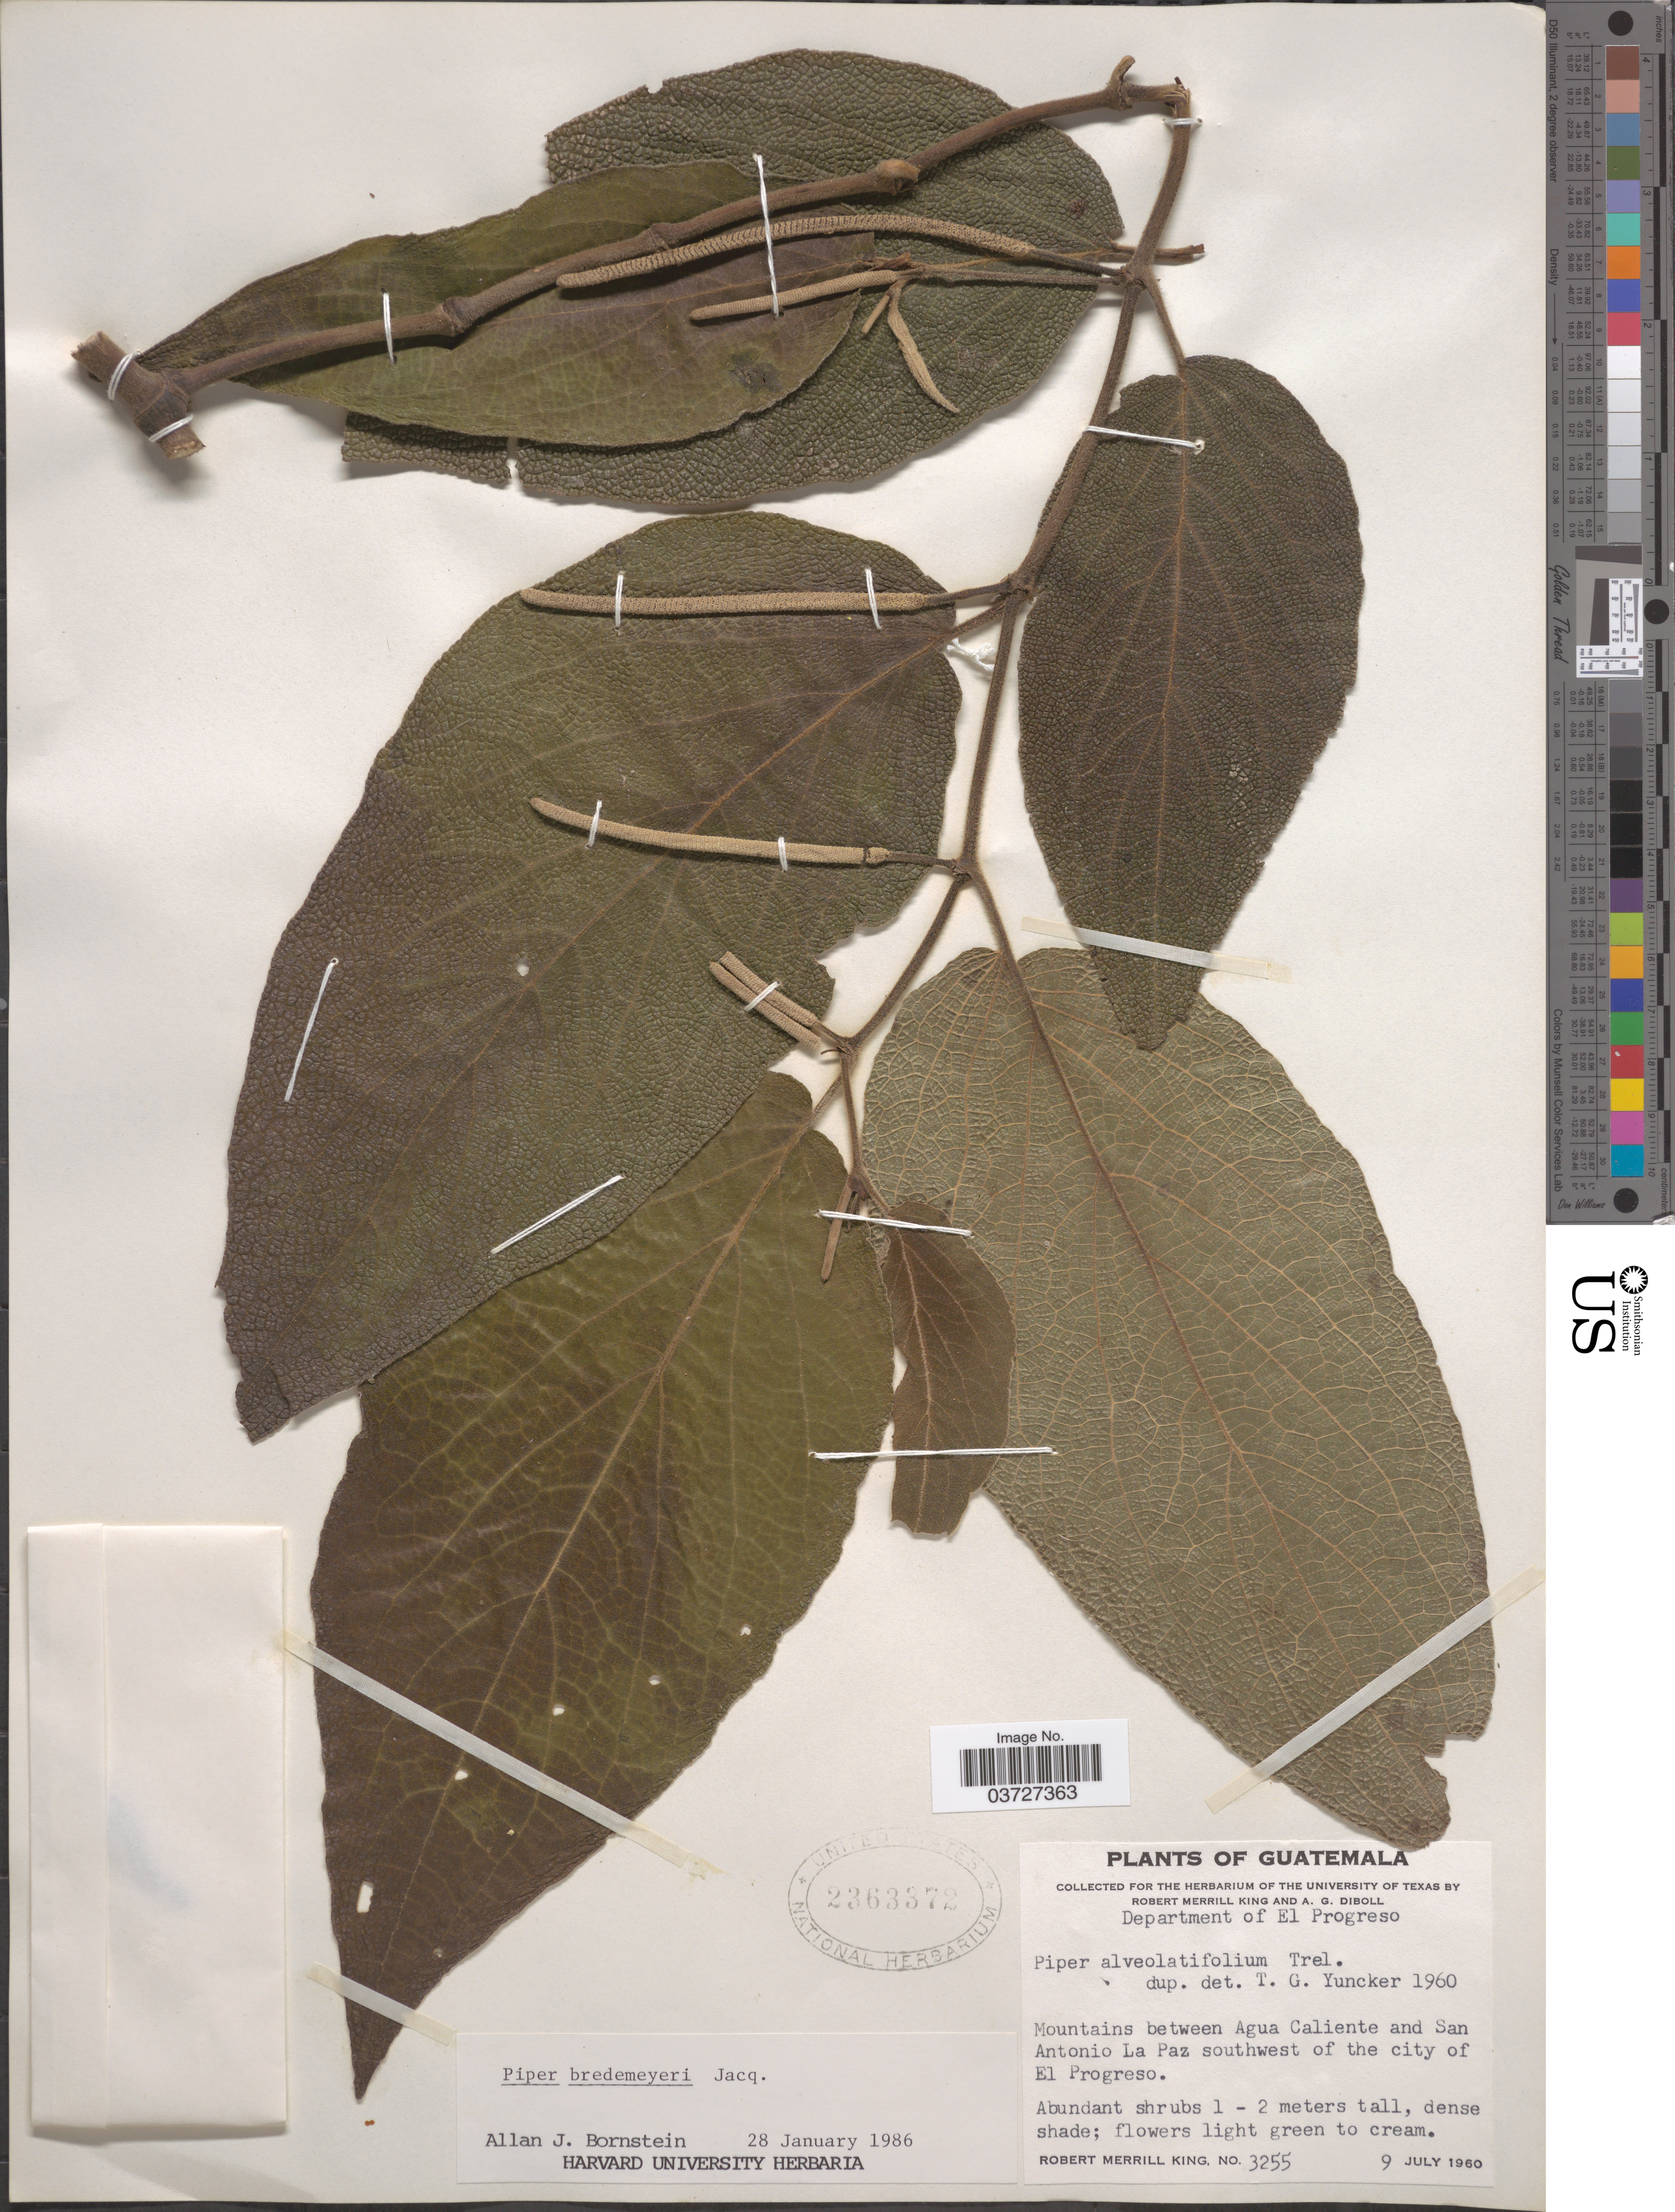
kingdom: Plantae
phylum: Tracheophyta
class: Magnoliopsida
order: Piperales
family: Piperaceae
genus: Piper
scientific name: Piper bredemeyeri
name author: J. Jacq.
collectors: R. M. King & A. Diboll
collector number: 3255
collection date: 1960-07-09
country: Guatemala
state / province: El Progreso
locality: Department of El Progreso. Mountains between Agua Caliente and San Antonio La Paz southwest of the city of El Progreso.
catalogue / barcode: US 2363372